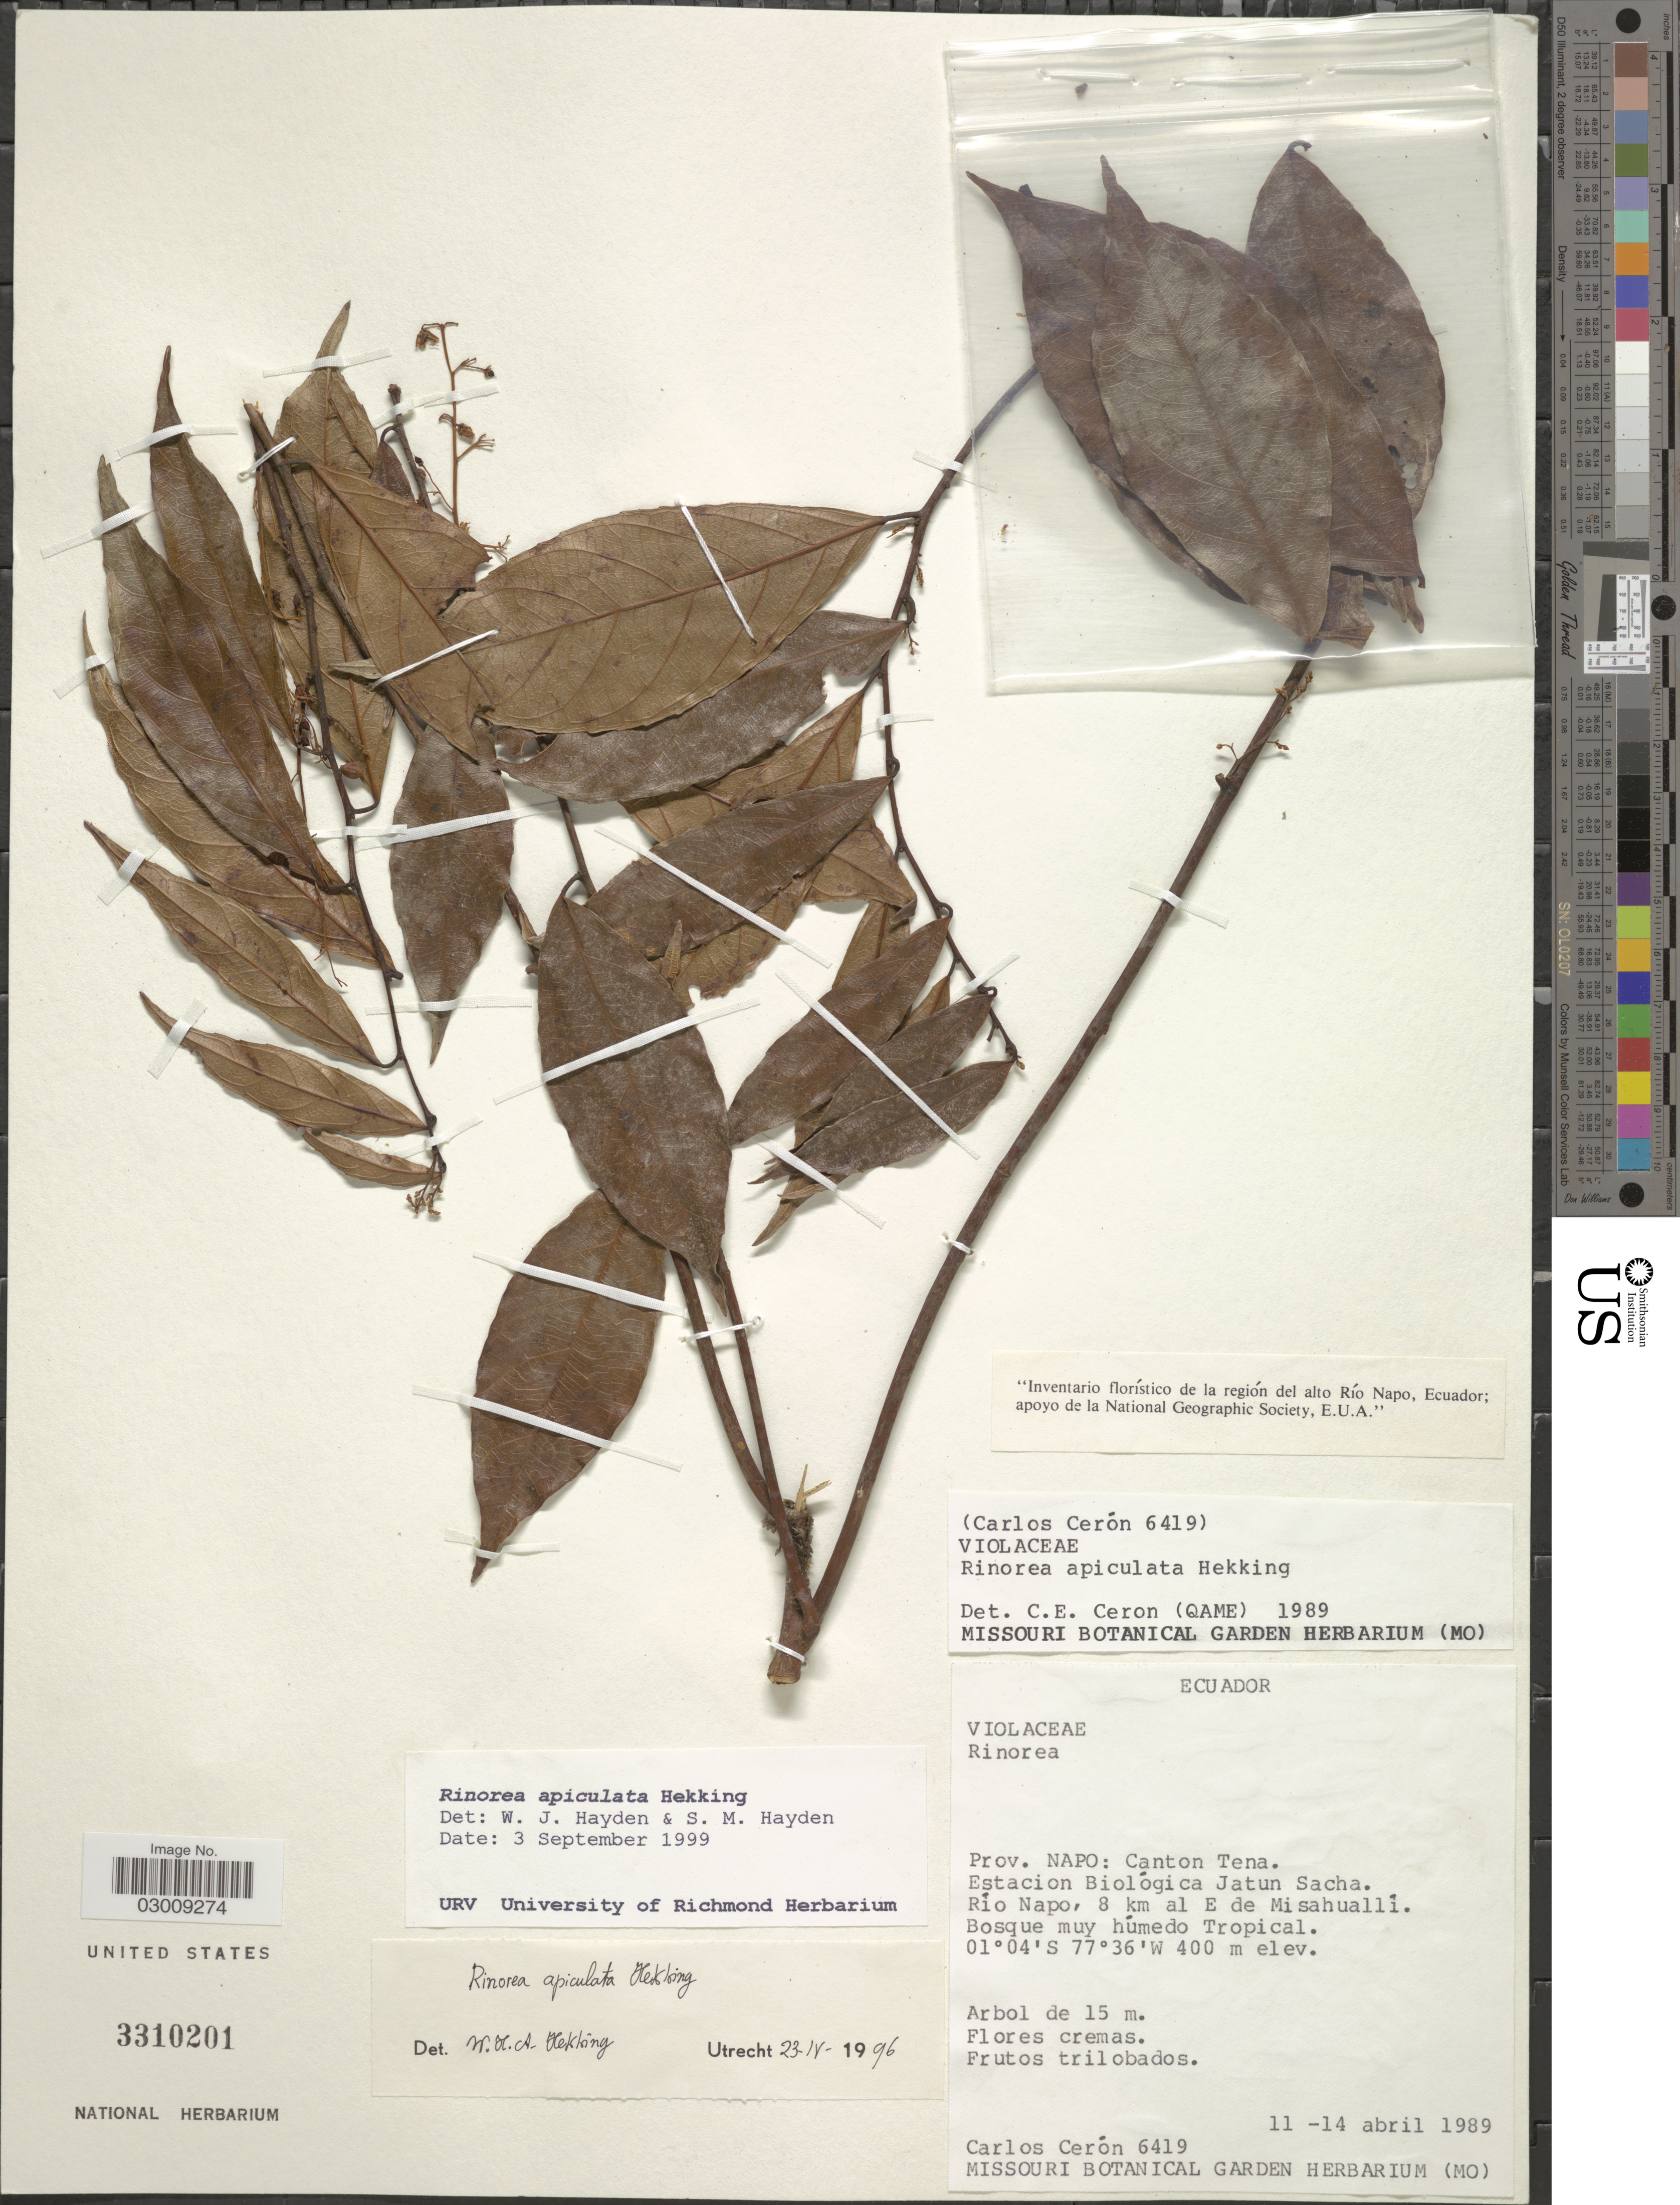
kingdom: Plantae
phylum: Tracheophyta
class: Magnoliopsida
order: Malpighiales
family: Violaceae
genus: Bribria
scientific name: Bribria apiculata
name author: (Hekking) Wahlert & H.E. Ballard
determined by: Hoyos-Gomez, S. E.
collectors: C. E. Cerón M.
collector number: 6419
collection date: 1989-04-11/1989-04-14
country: Ecuador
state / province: Napo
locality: Canton Tena. Estacion Biológica Jatun Sacha. Río Napo, 8 km al E de Misahuallí.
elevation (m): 400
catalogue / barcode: US 3310201